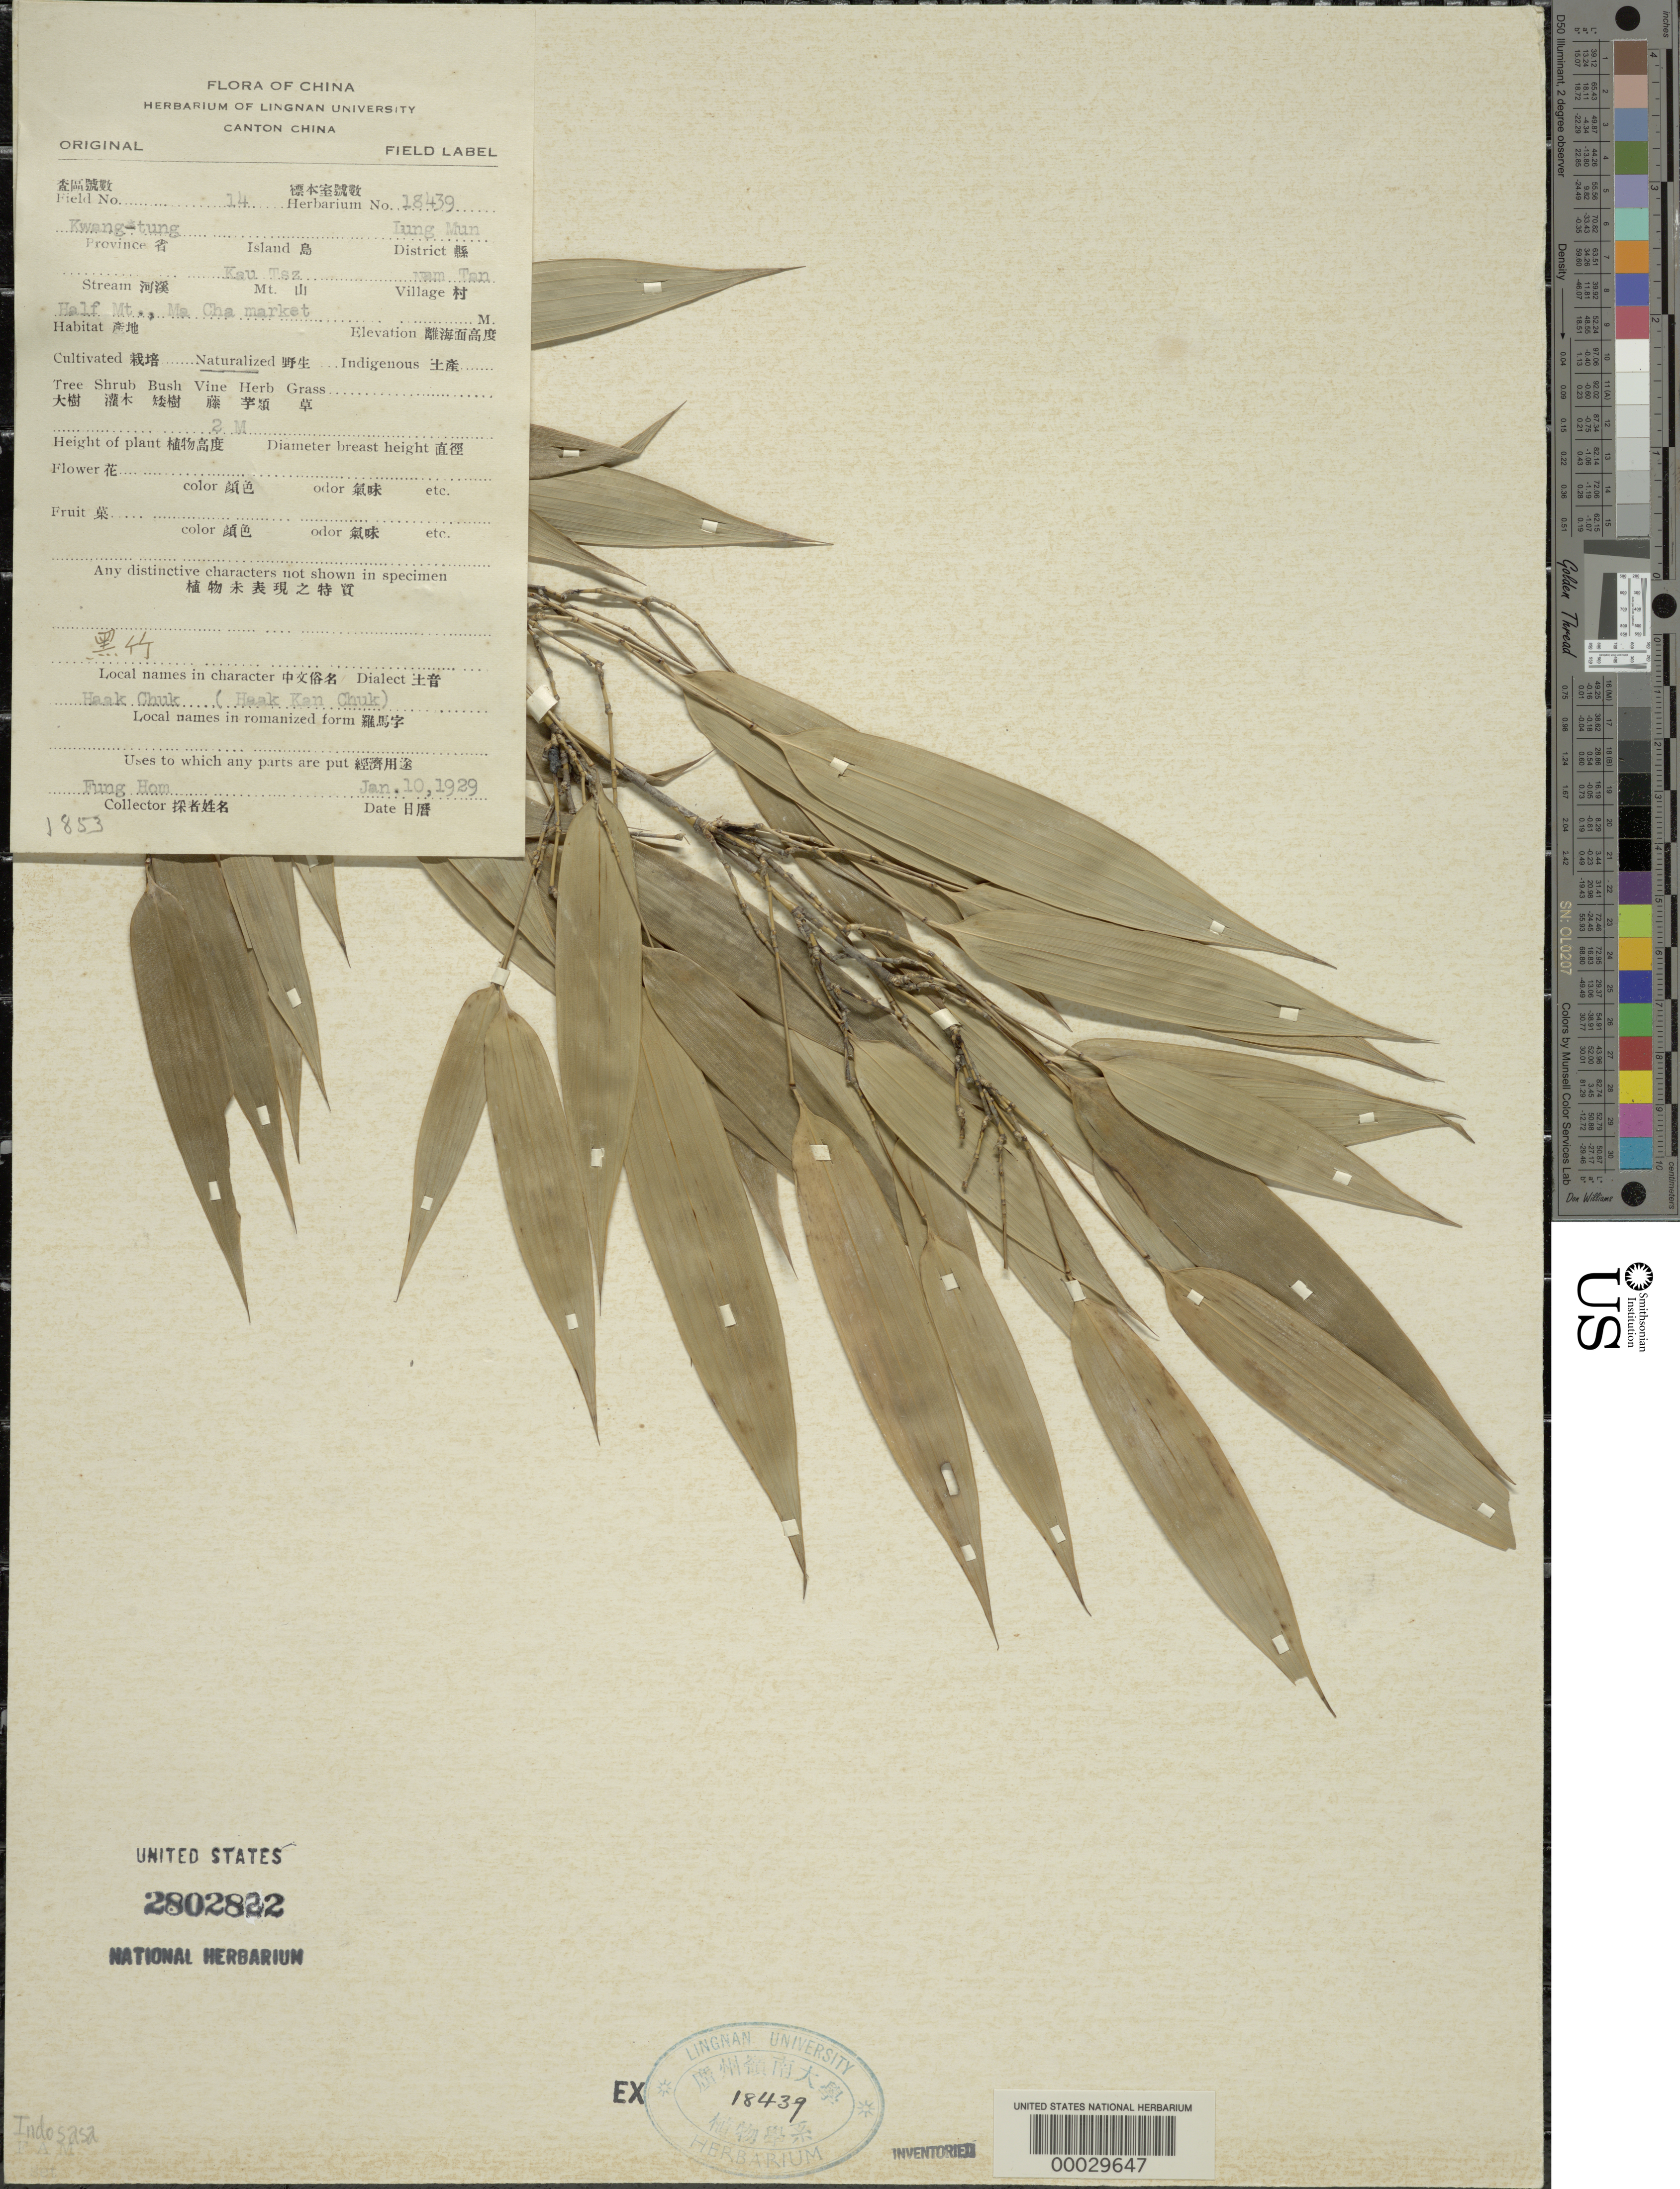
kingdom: Plantae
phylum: Tracheophyta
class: Liliopsida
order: Poales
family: Poaceae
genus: Indosasa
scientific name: Indosasa sp.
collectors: Y. W. Taam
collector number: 14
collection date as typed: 10 Jan 1929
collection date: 1929-01-10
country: China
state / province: Guangdong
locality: Half mt., ma cha market, nam tan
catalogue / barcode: US 2802822